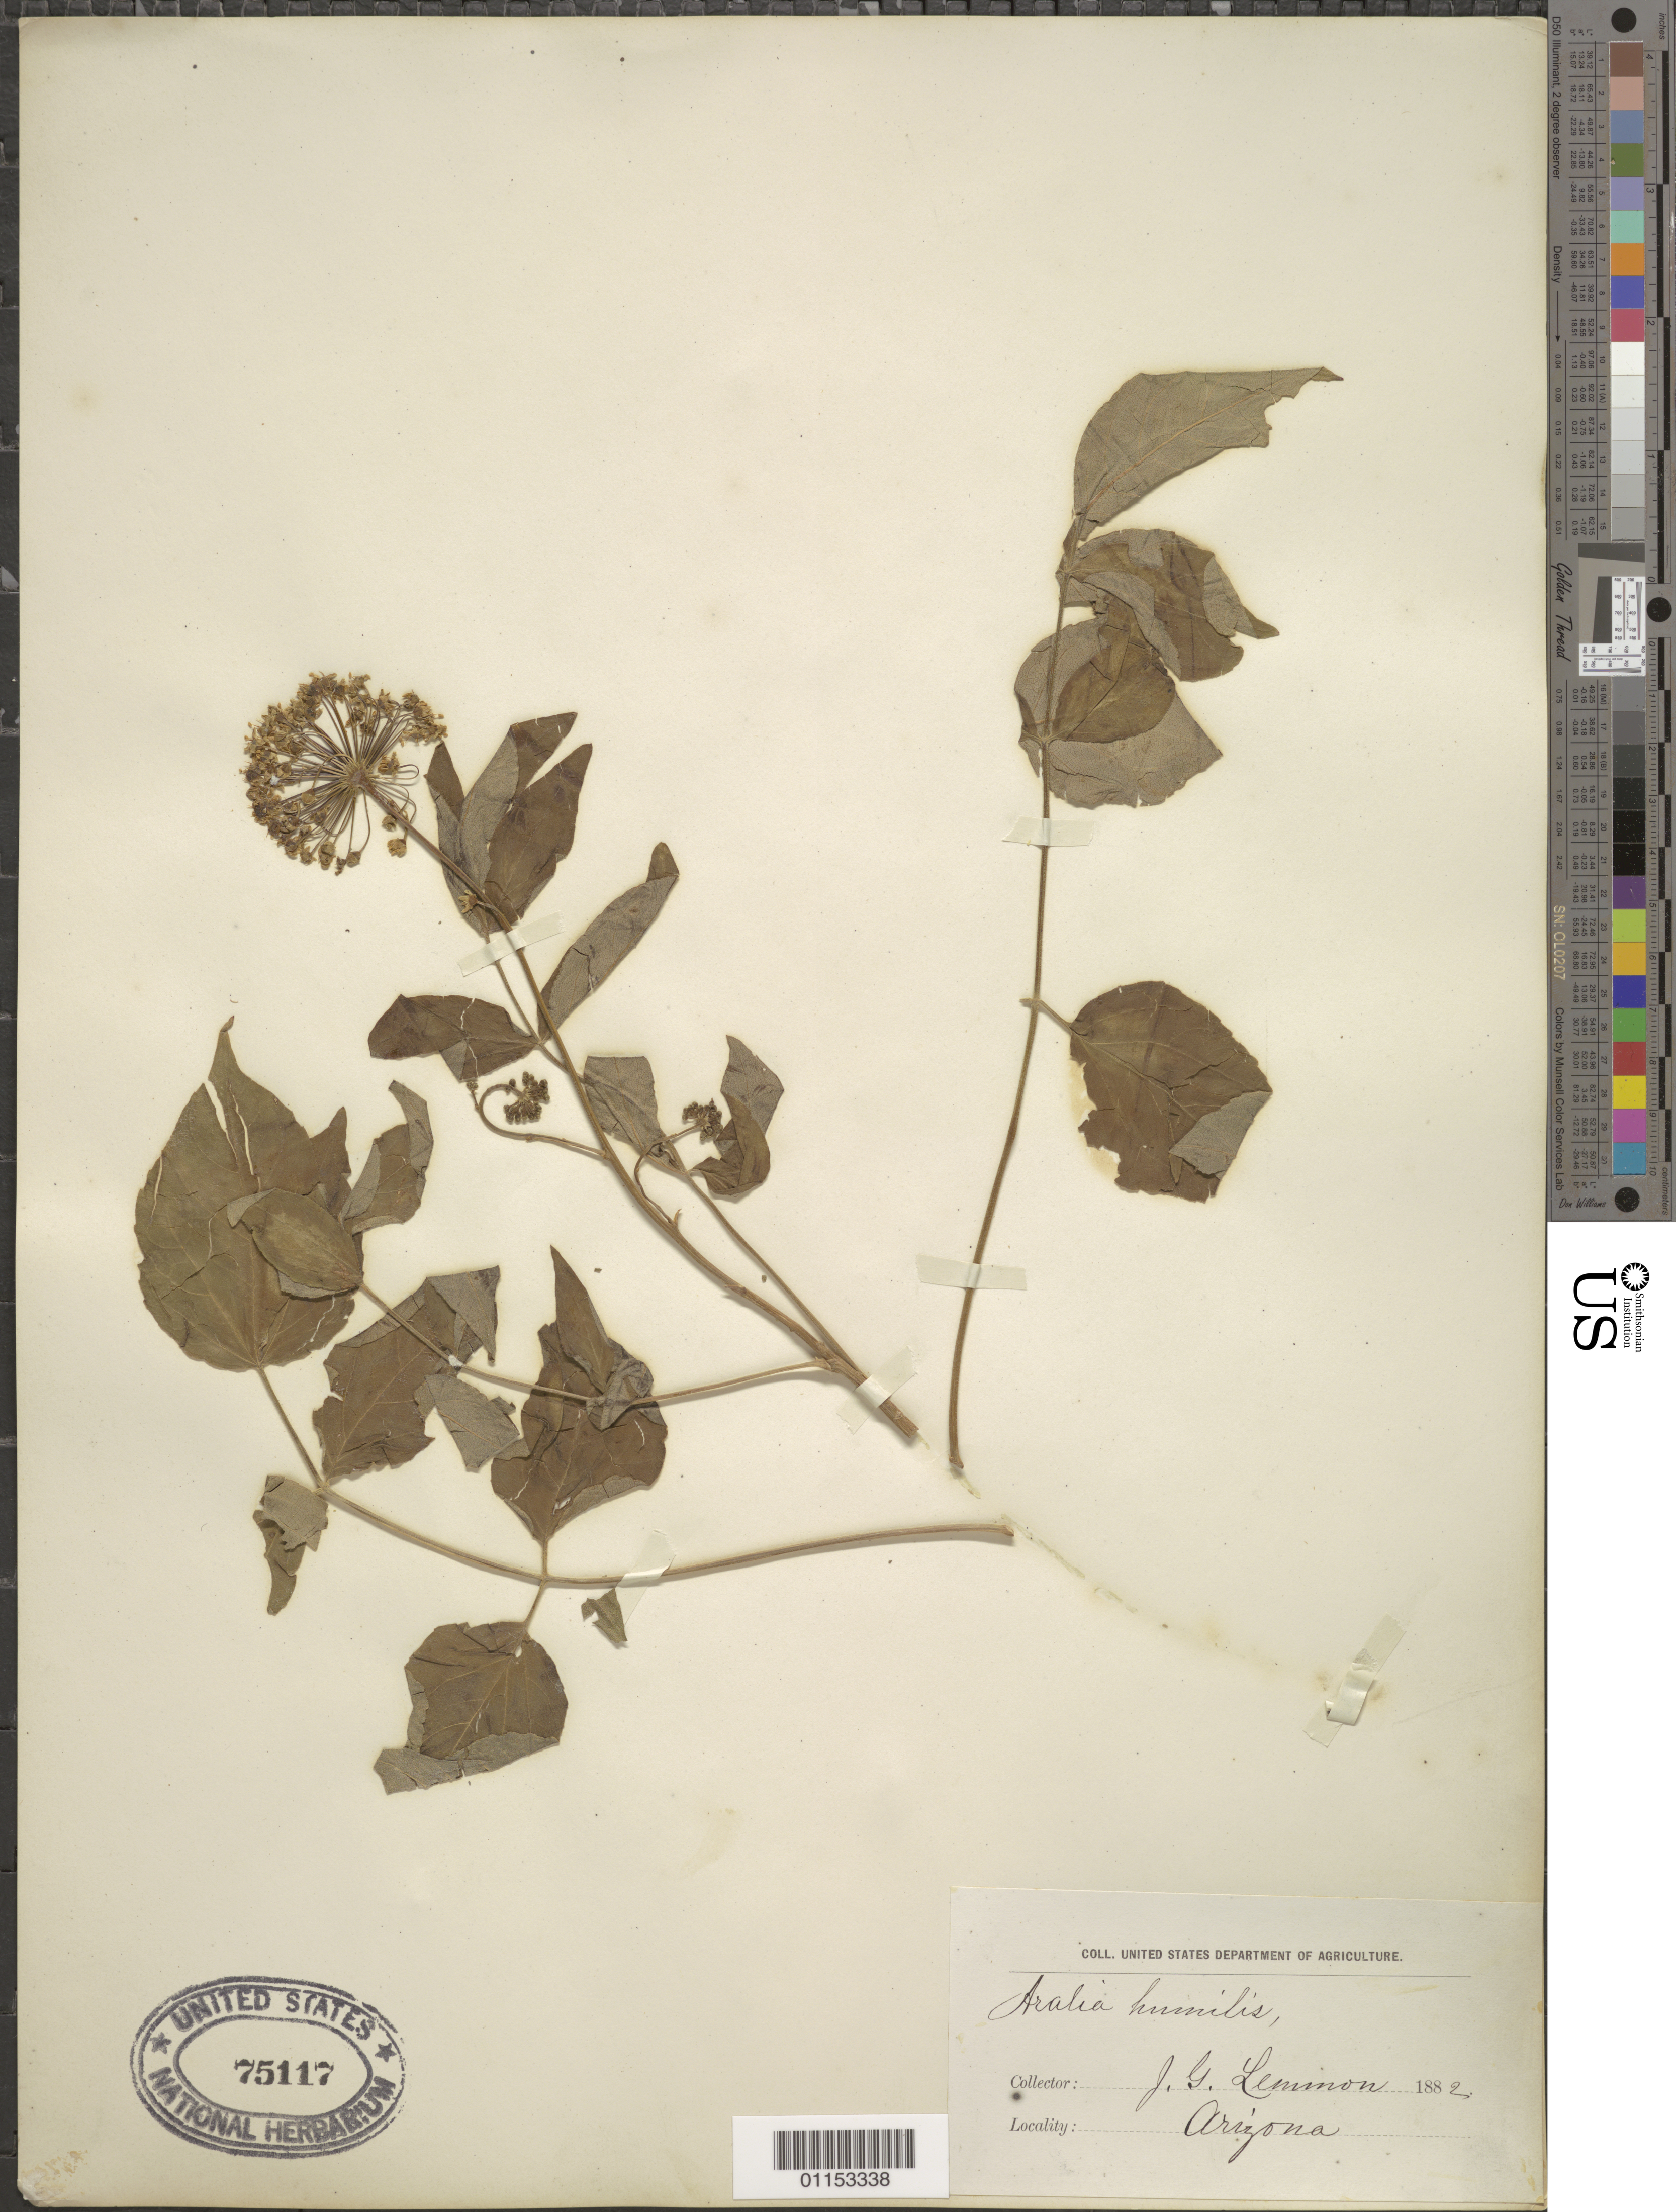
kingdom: Plantae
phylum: Tracheophyta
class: Magnoliopsida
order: Apiales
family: Araliaceae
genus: Aralia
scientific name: Aralia humilis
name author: Cav.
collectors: J. G. Lemmon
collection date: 1882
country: United States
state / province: Arizona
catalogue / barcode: US 75117